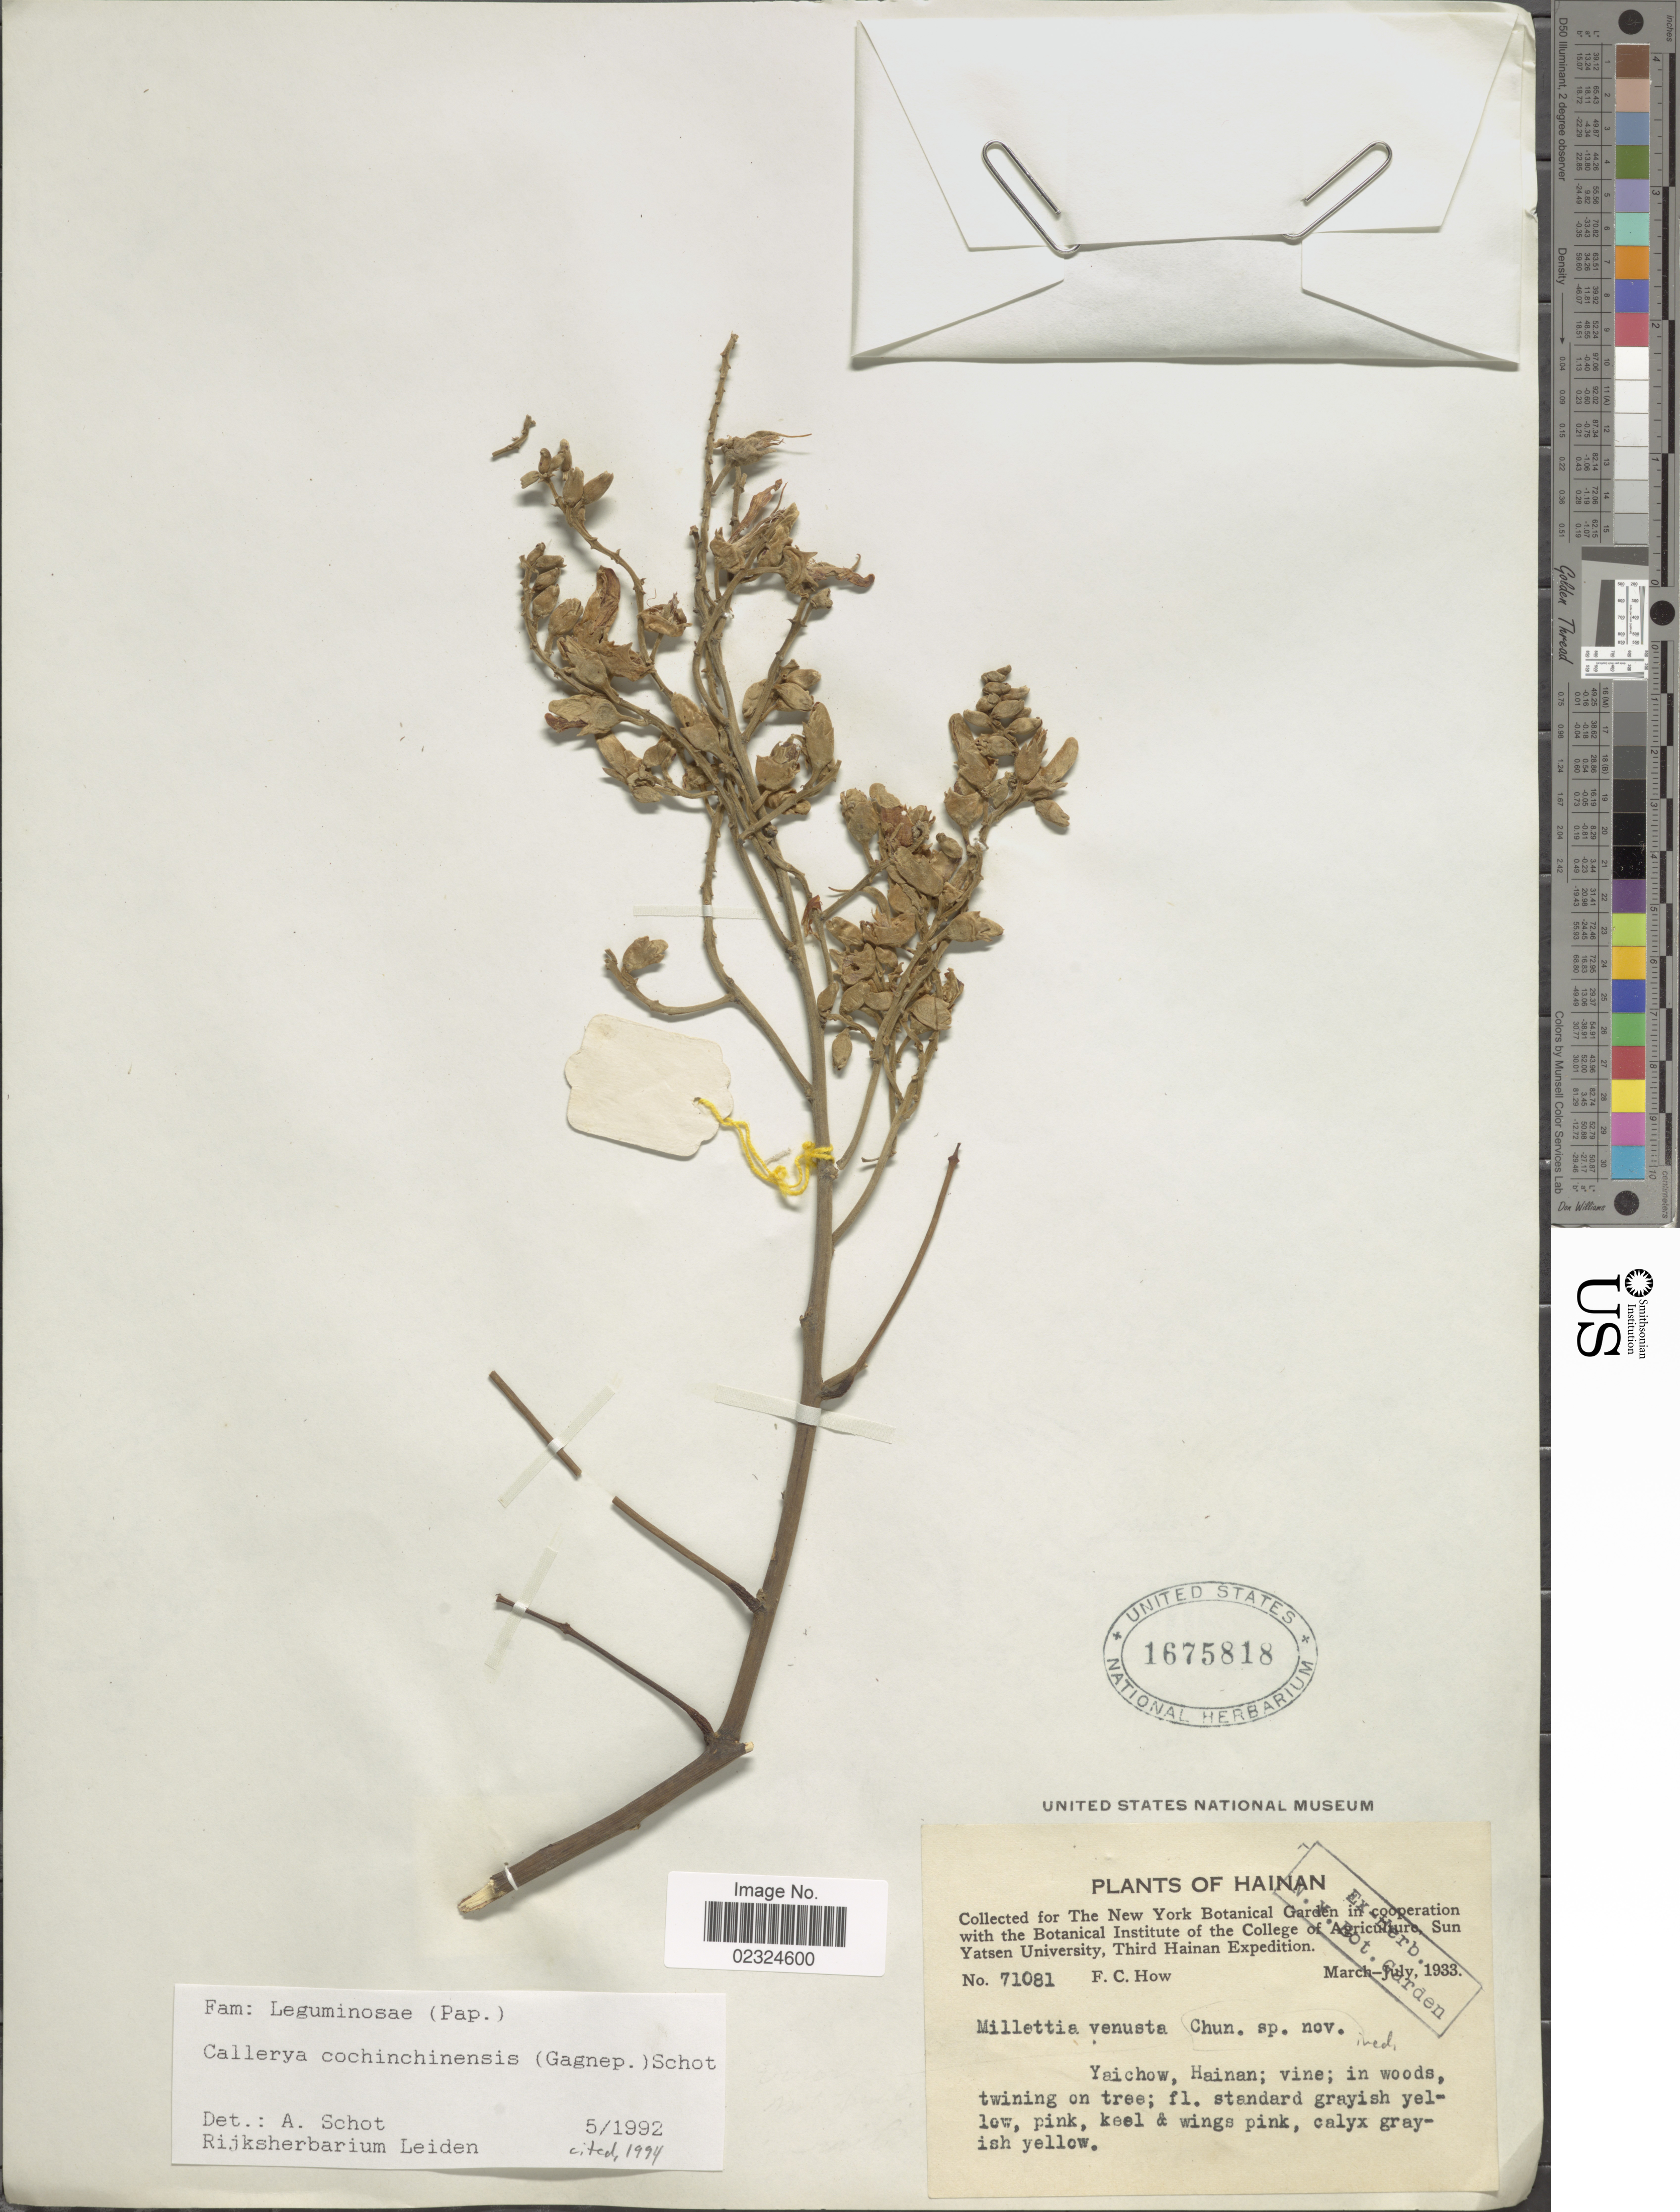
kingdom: Plantae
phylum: Tracheophyta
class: Magnoliopsida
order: Fabales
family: Fabaceae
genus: Callerya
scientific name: Callerya cochinchinensis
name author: (Gagnep.) Schot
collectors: F. C. How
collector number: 71081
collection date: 1933-03/1933-07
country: China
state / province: Hainan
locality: Yaichow, Hainan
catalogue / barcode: US 1675818